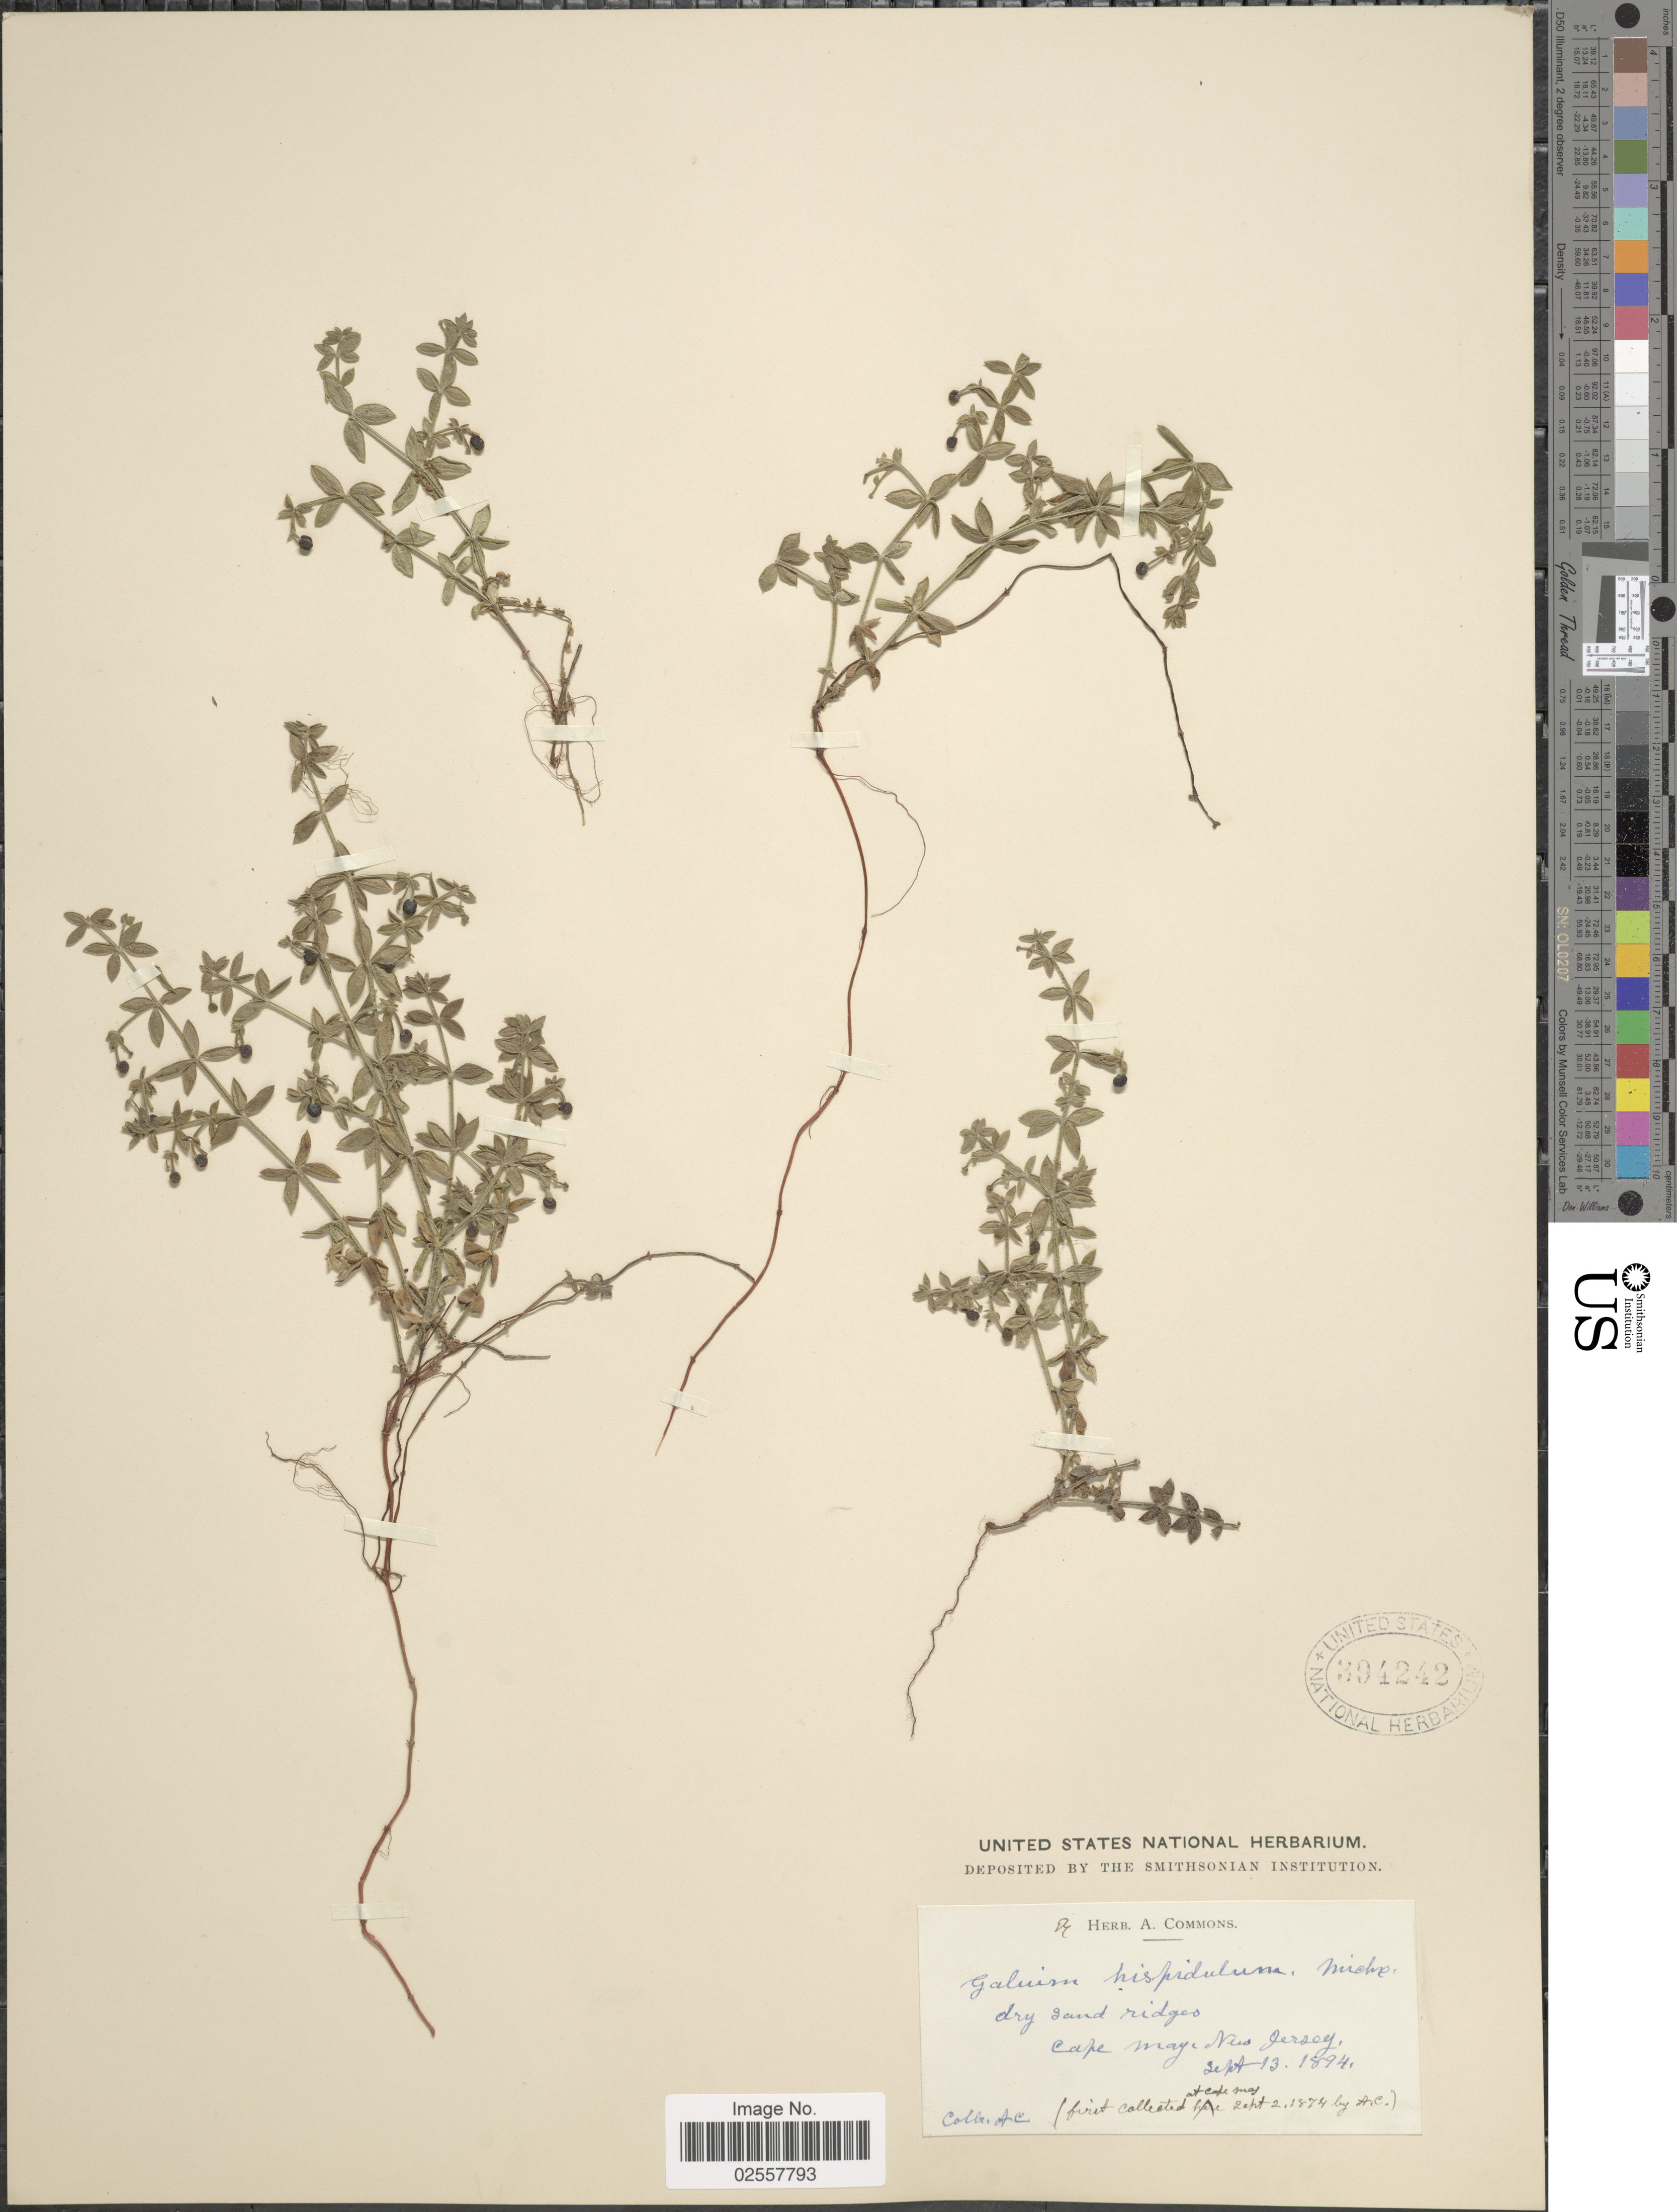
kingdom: Plantae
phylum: Tracheophyta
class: Magnoliopsida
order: Gentianales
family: Rubiaceae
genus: Galium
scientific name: Galium hispidulum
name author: Michx.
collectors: A. Commons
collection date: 1894-09-13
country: United States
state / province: New Jersey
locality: Cape Maye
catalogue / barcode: US 394242